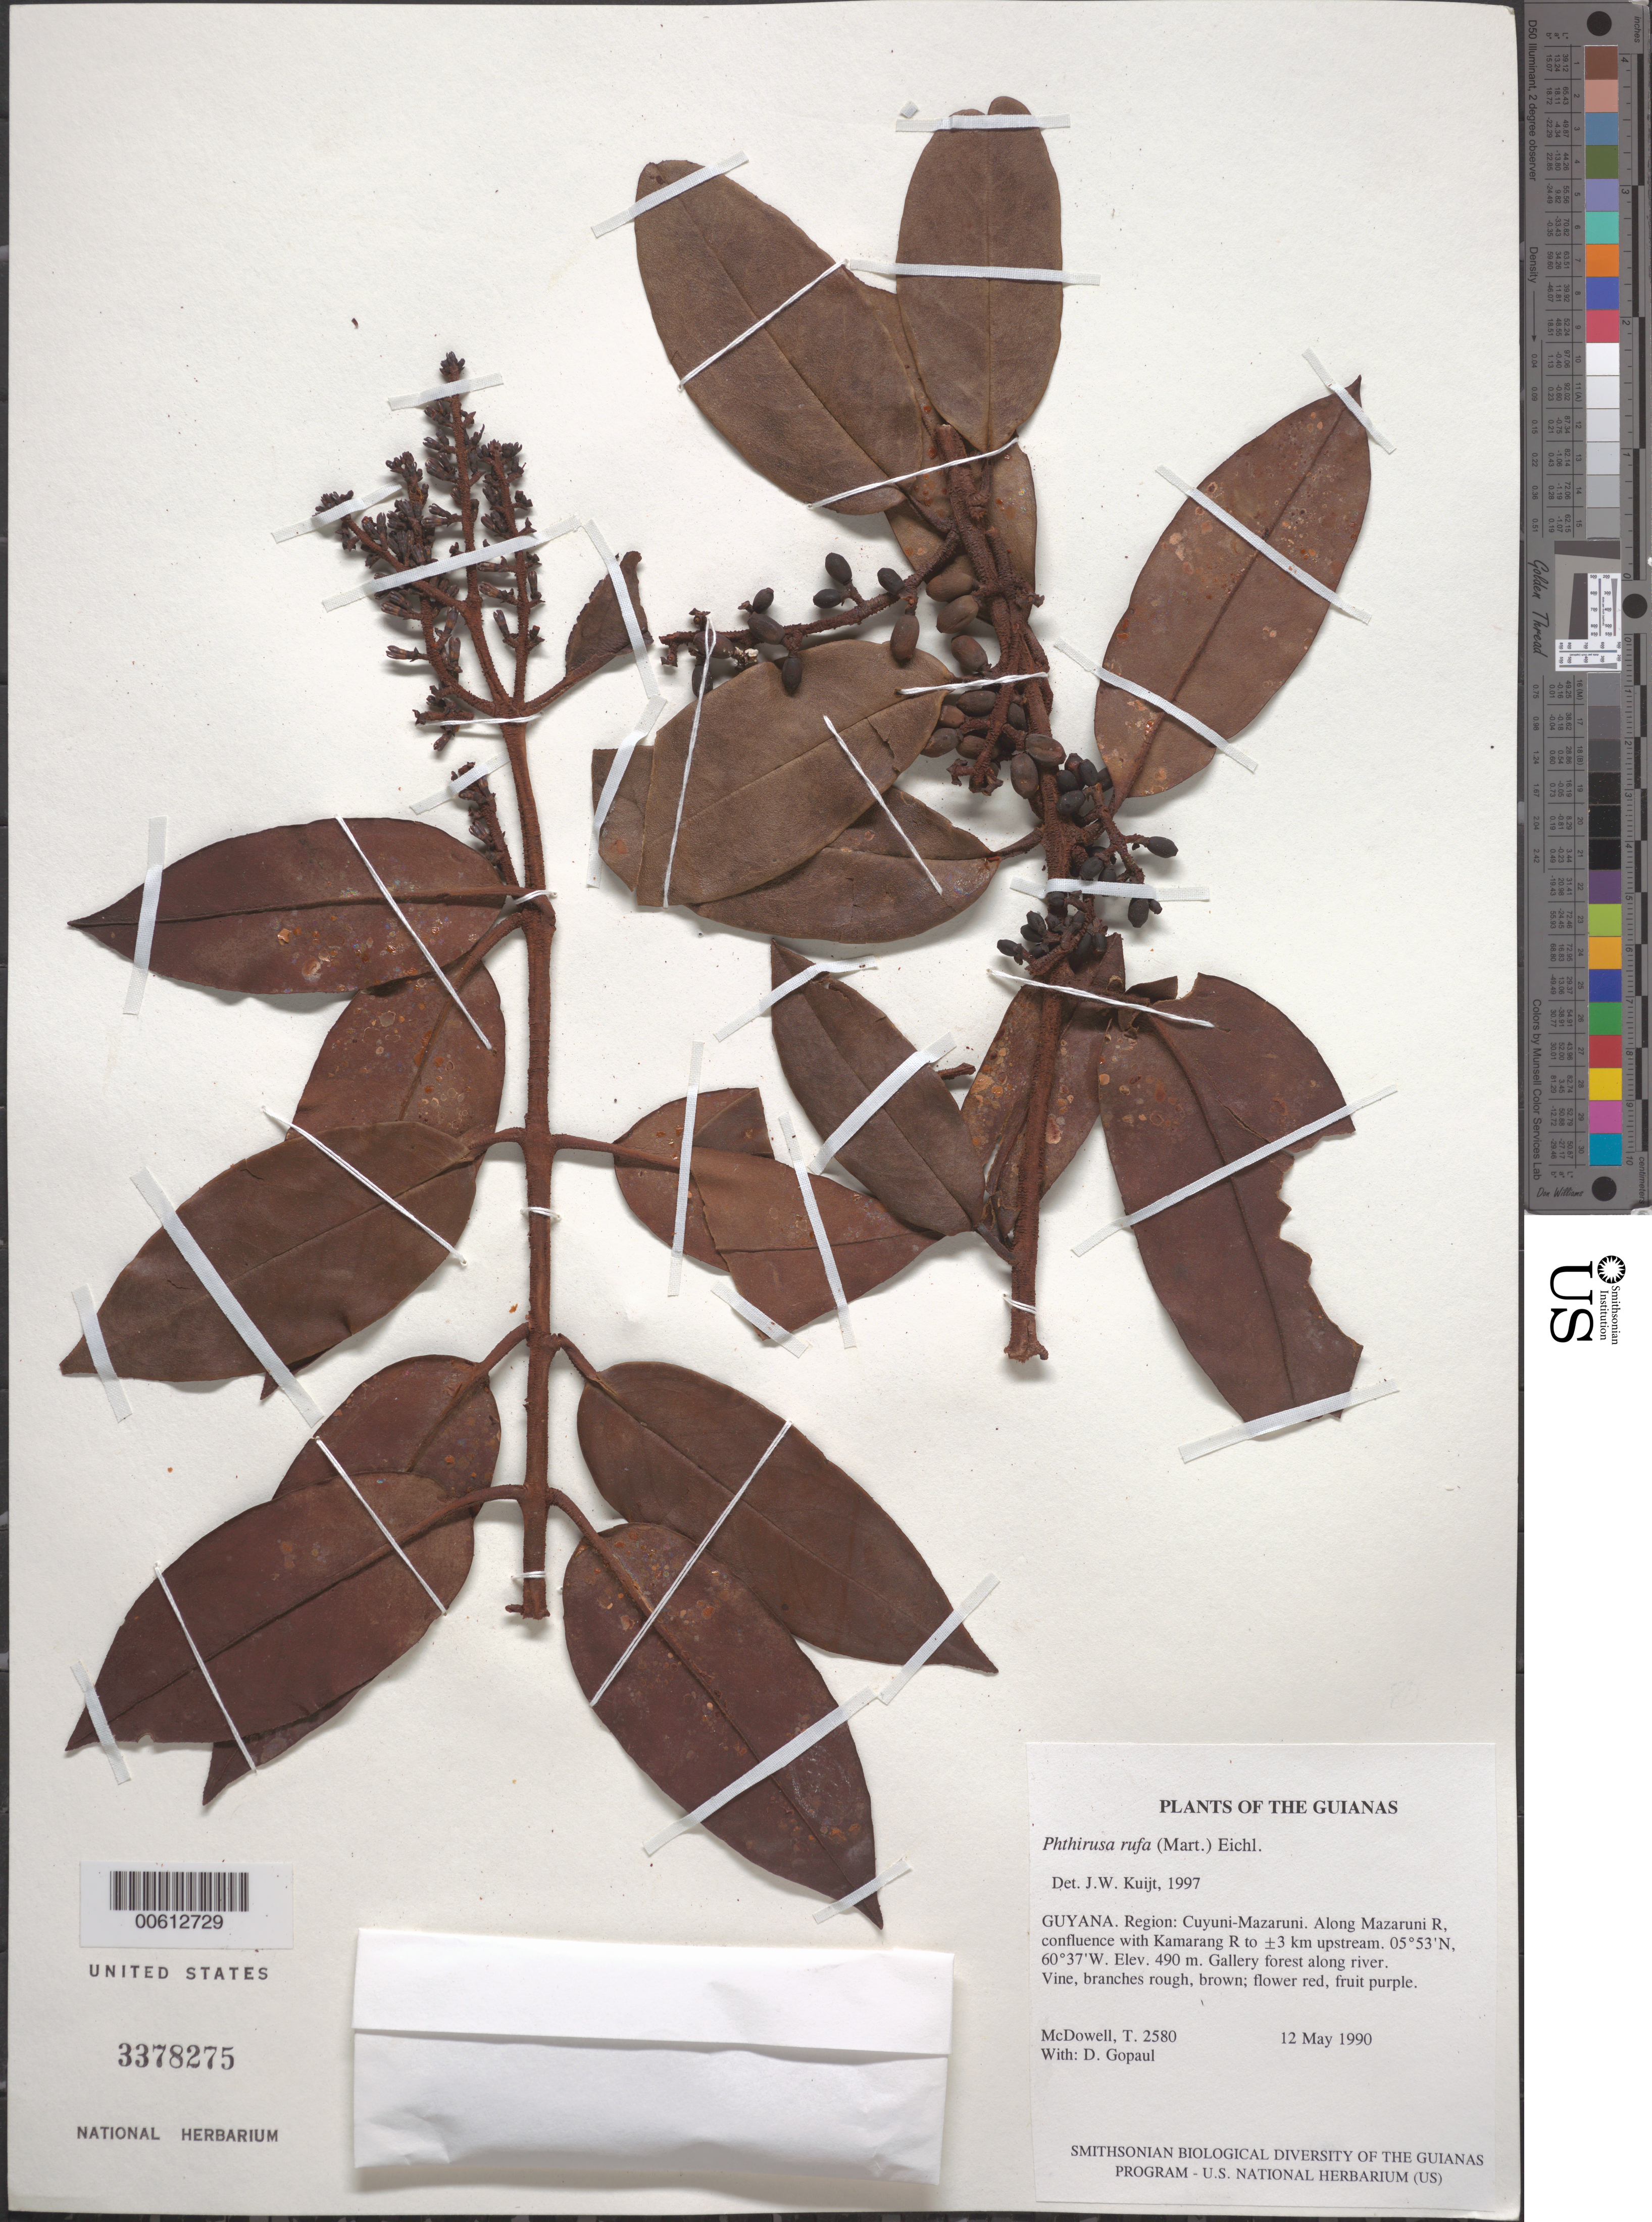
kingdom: Plantae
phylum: Tracheophyta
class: Magnoliopsida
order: Santalales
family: Loranthaceae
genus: Phthirusa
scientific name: Phthirusa rufa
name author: (Mart.) Eichler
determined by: Kuijt, Job, (CANADA)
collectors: T. McDowell & D. Gopaul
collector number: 2580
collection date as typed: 12 May 1990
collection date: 1990-05-12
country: Guyana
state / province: Cuyuni-Mazaruni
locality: Along Mazaruni R, confluence with Kamarang R to ±3 km upstream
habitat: Gallery forest along river, river very high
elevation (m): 490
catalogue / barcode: US 3378275